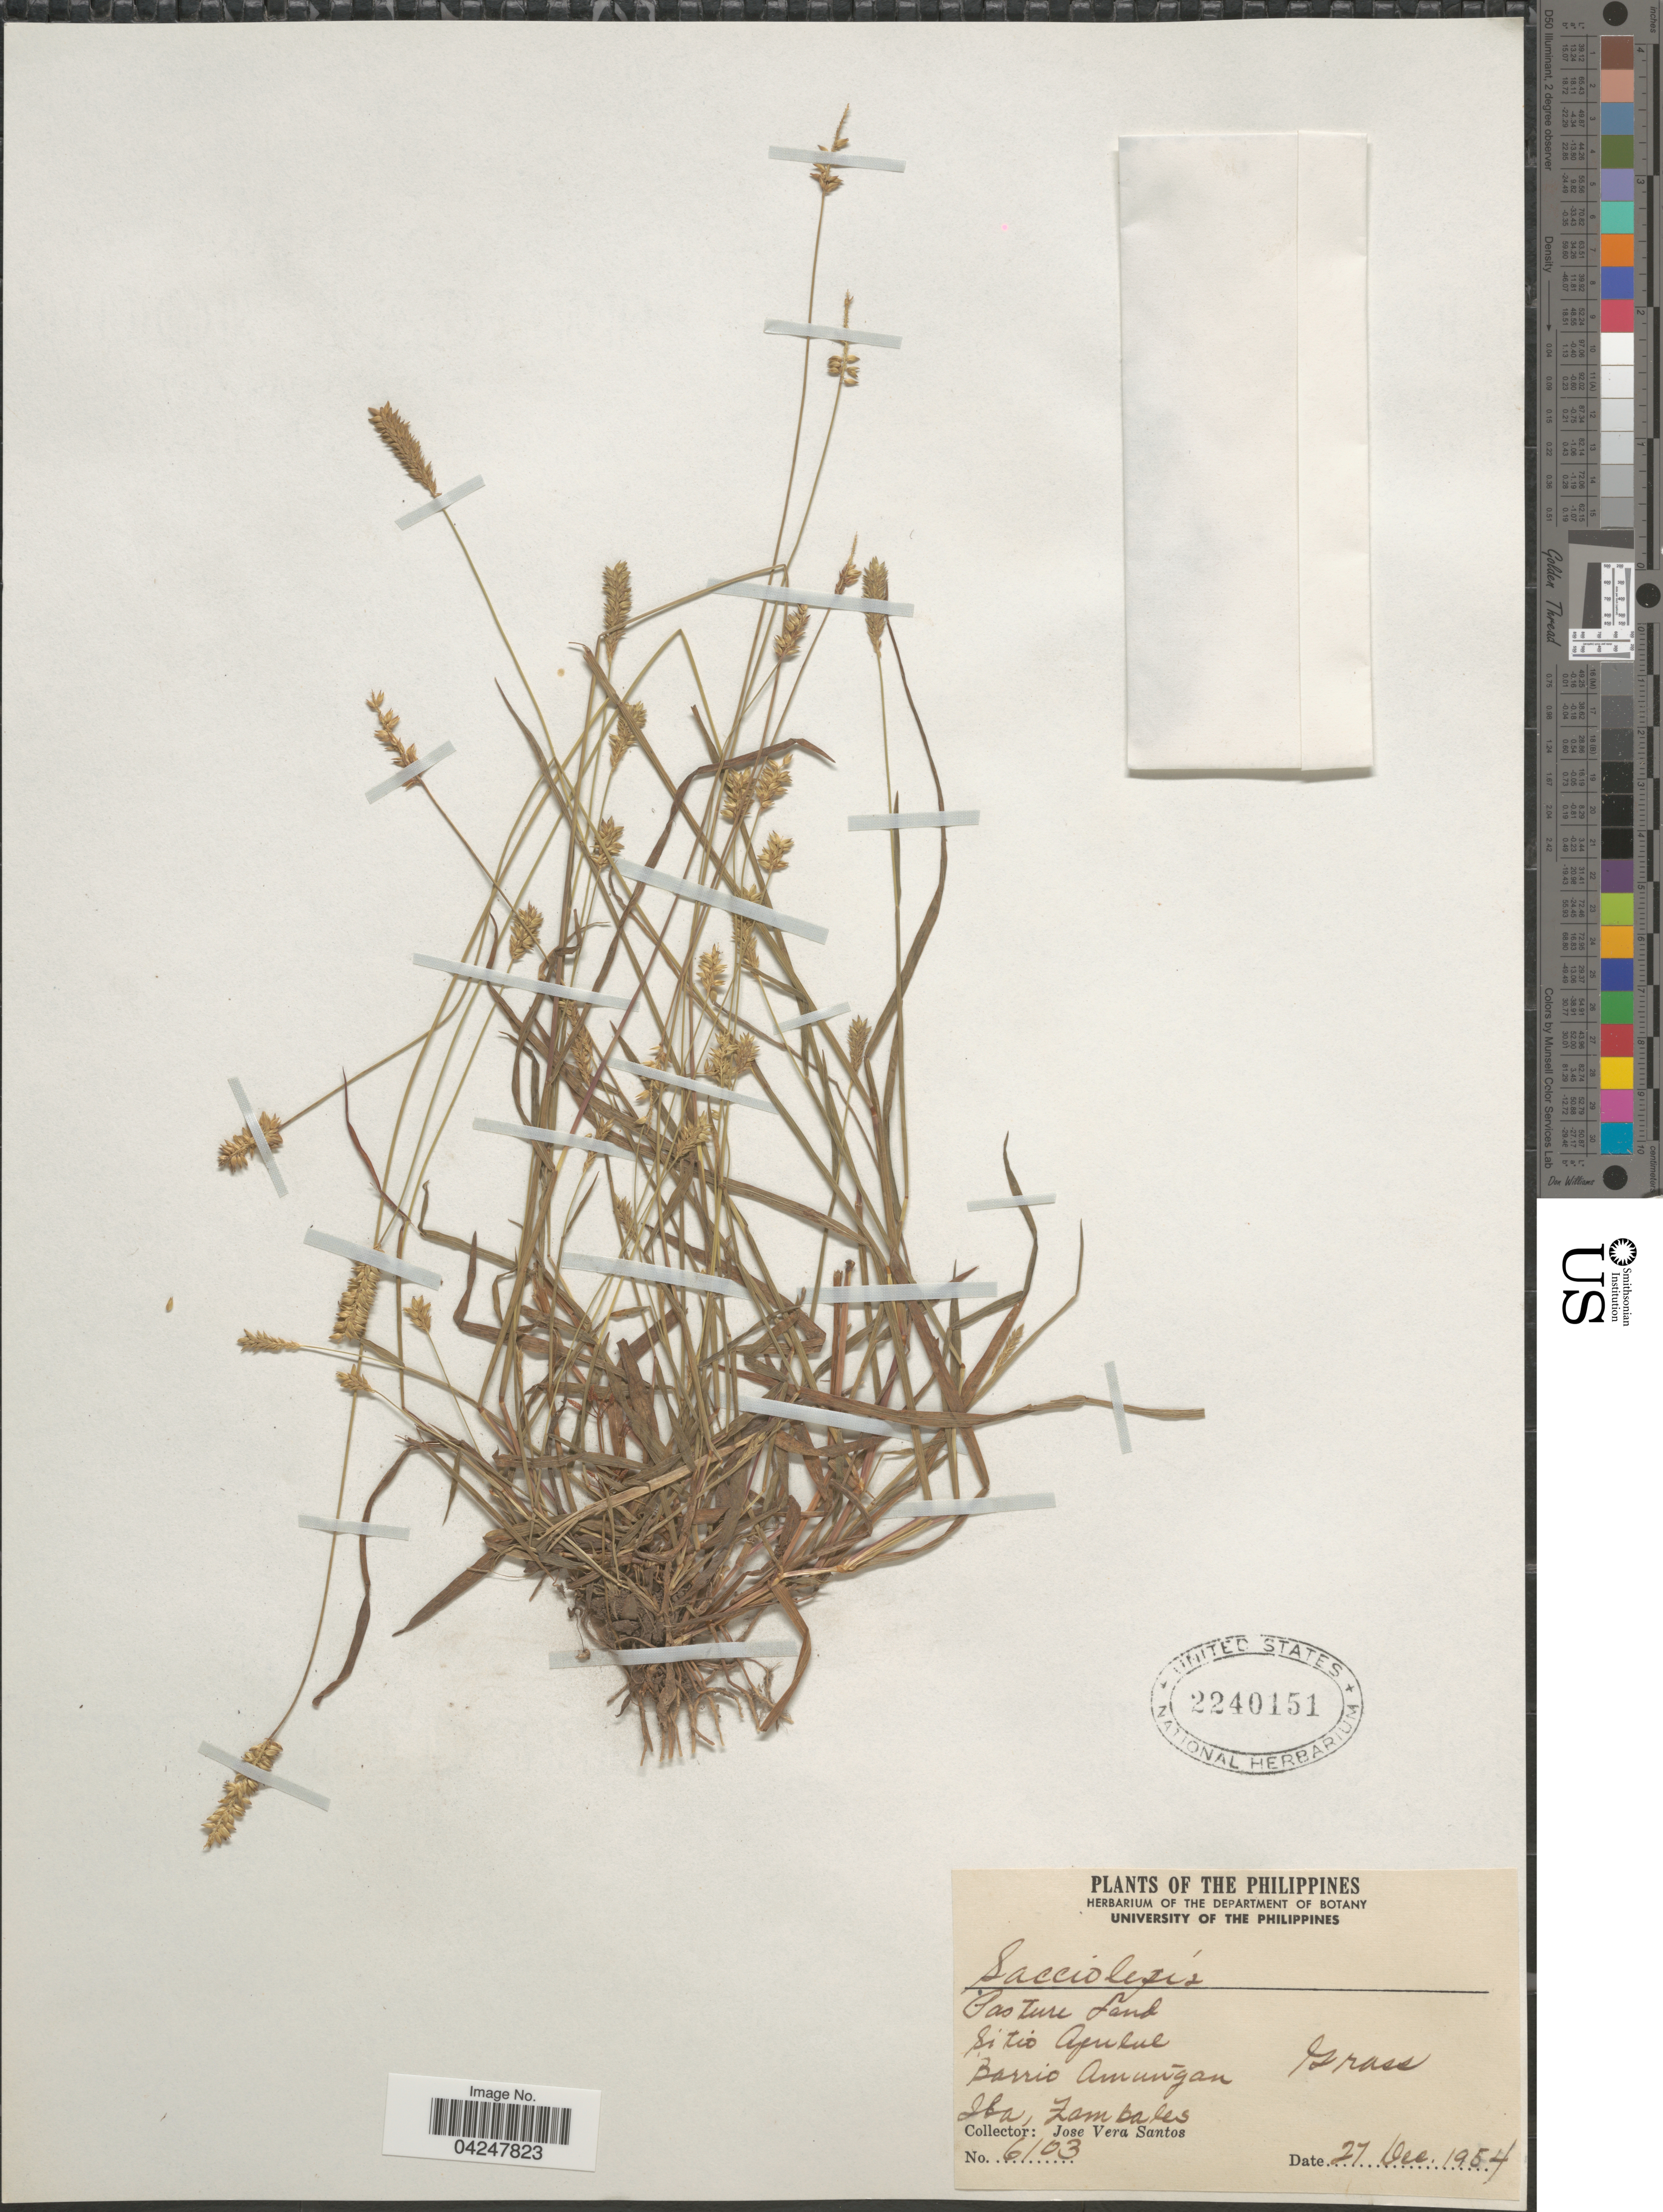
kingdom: Plantae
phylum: Tracheophyta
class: Liliopsida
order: Poales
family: Poaceae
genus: Sacciolepis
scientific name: Sacciolepis sp.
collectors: J. Santos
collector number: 6103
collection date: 1954-12-27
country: Philippines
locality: Pasture Land. Sitio Apuled. Barrio Amungan. Iba, Zambales.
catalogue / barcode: US 2240151